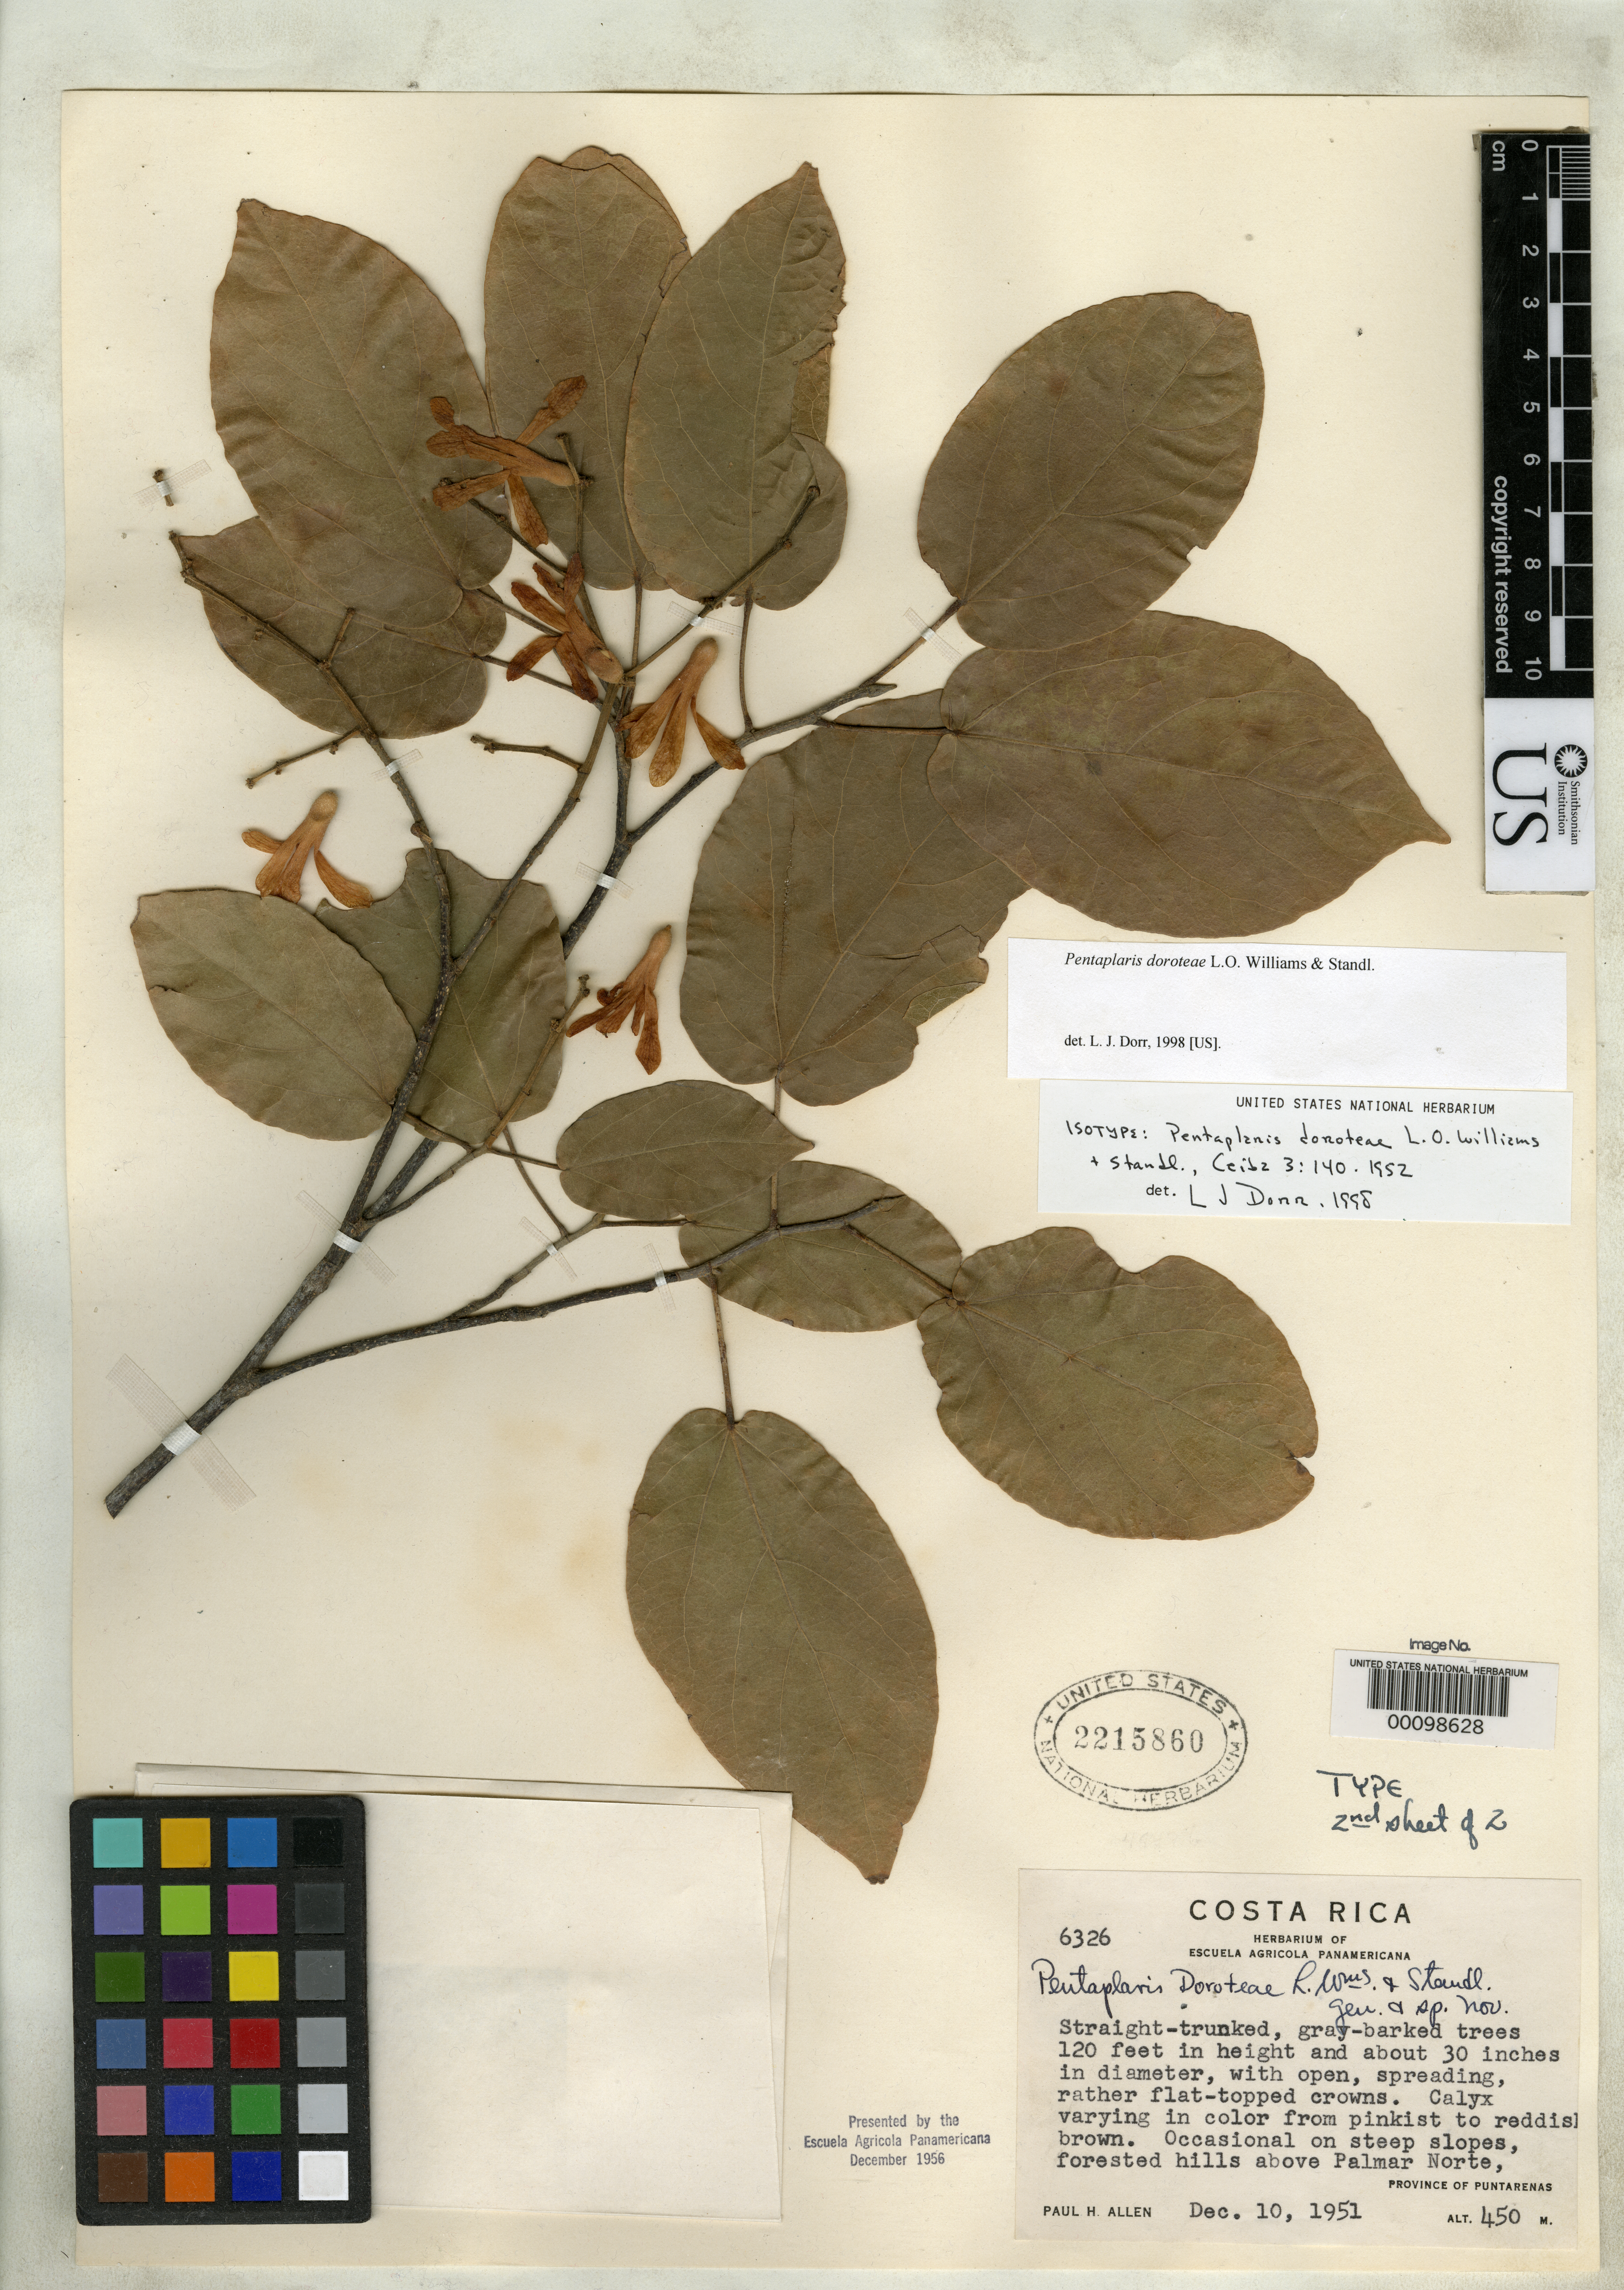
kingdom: Plantae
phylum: Tracheophyta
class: Magnoliopsida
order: Malvales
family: Malvaceae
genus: Pentaplaris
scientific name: Pentaplaris doroteae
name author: L.O. Williams & Standl.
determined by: Dorr, L. J., (BOT), Smithsonian Institution - National Museum of Natural History (UNITED STATES)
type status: Holotype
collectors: P. H. Allen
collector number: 6326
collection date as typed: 10 Dec 1951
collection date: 1951-12-10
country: Costa Rica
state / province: Puntarenas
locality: Hills above Palmar Norte.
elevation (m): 450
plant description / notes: Holotype (mounted on 2 sheets), originally at EAP, transferred to US in 1956 (see Dorr et al. 2009, Taxon 58: 993-1001); DS, F-2 + fragm., GH, US-2 (photos), US-2, WIS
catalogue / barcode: US 2215860